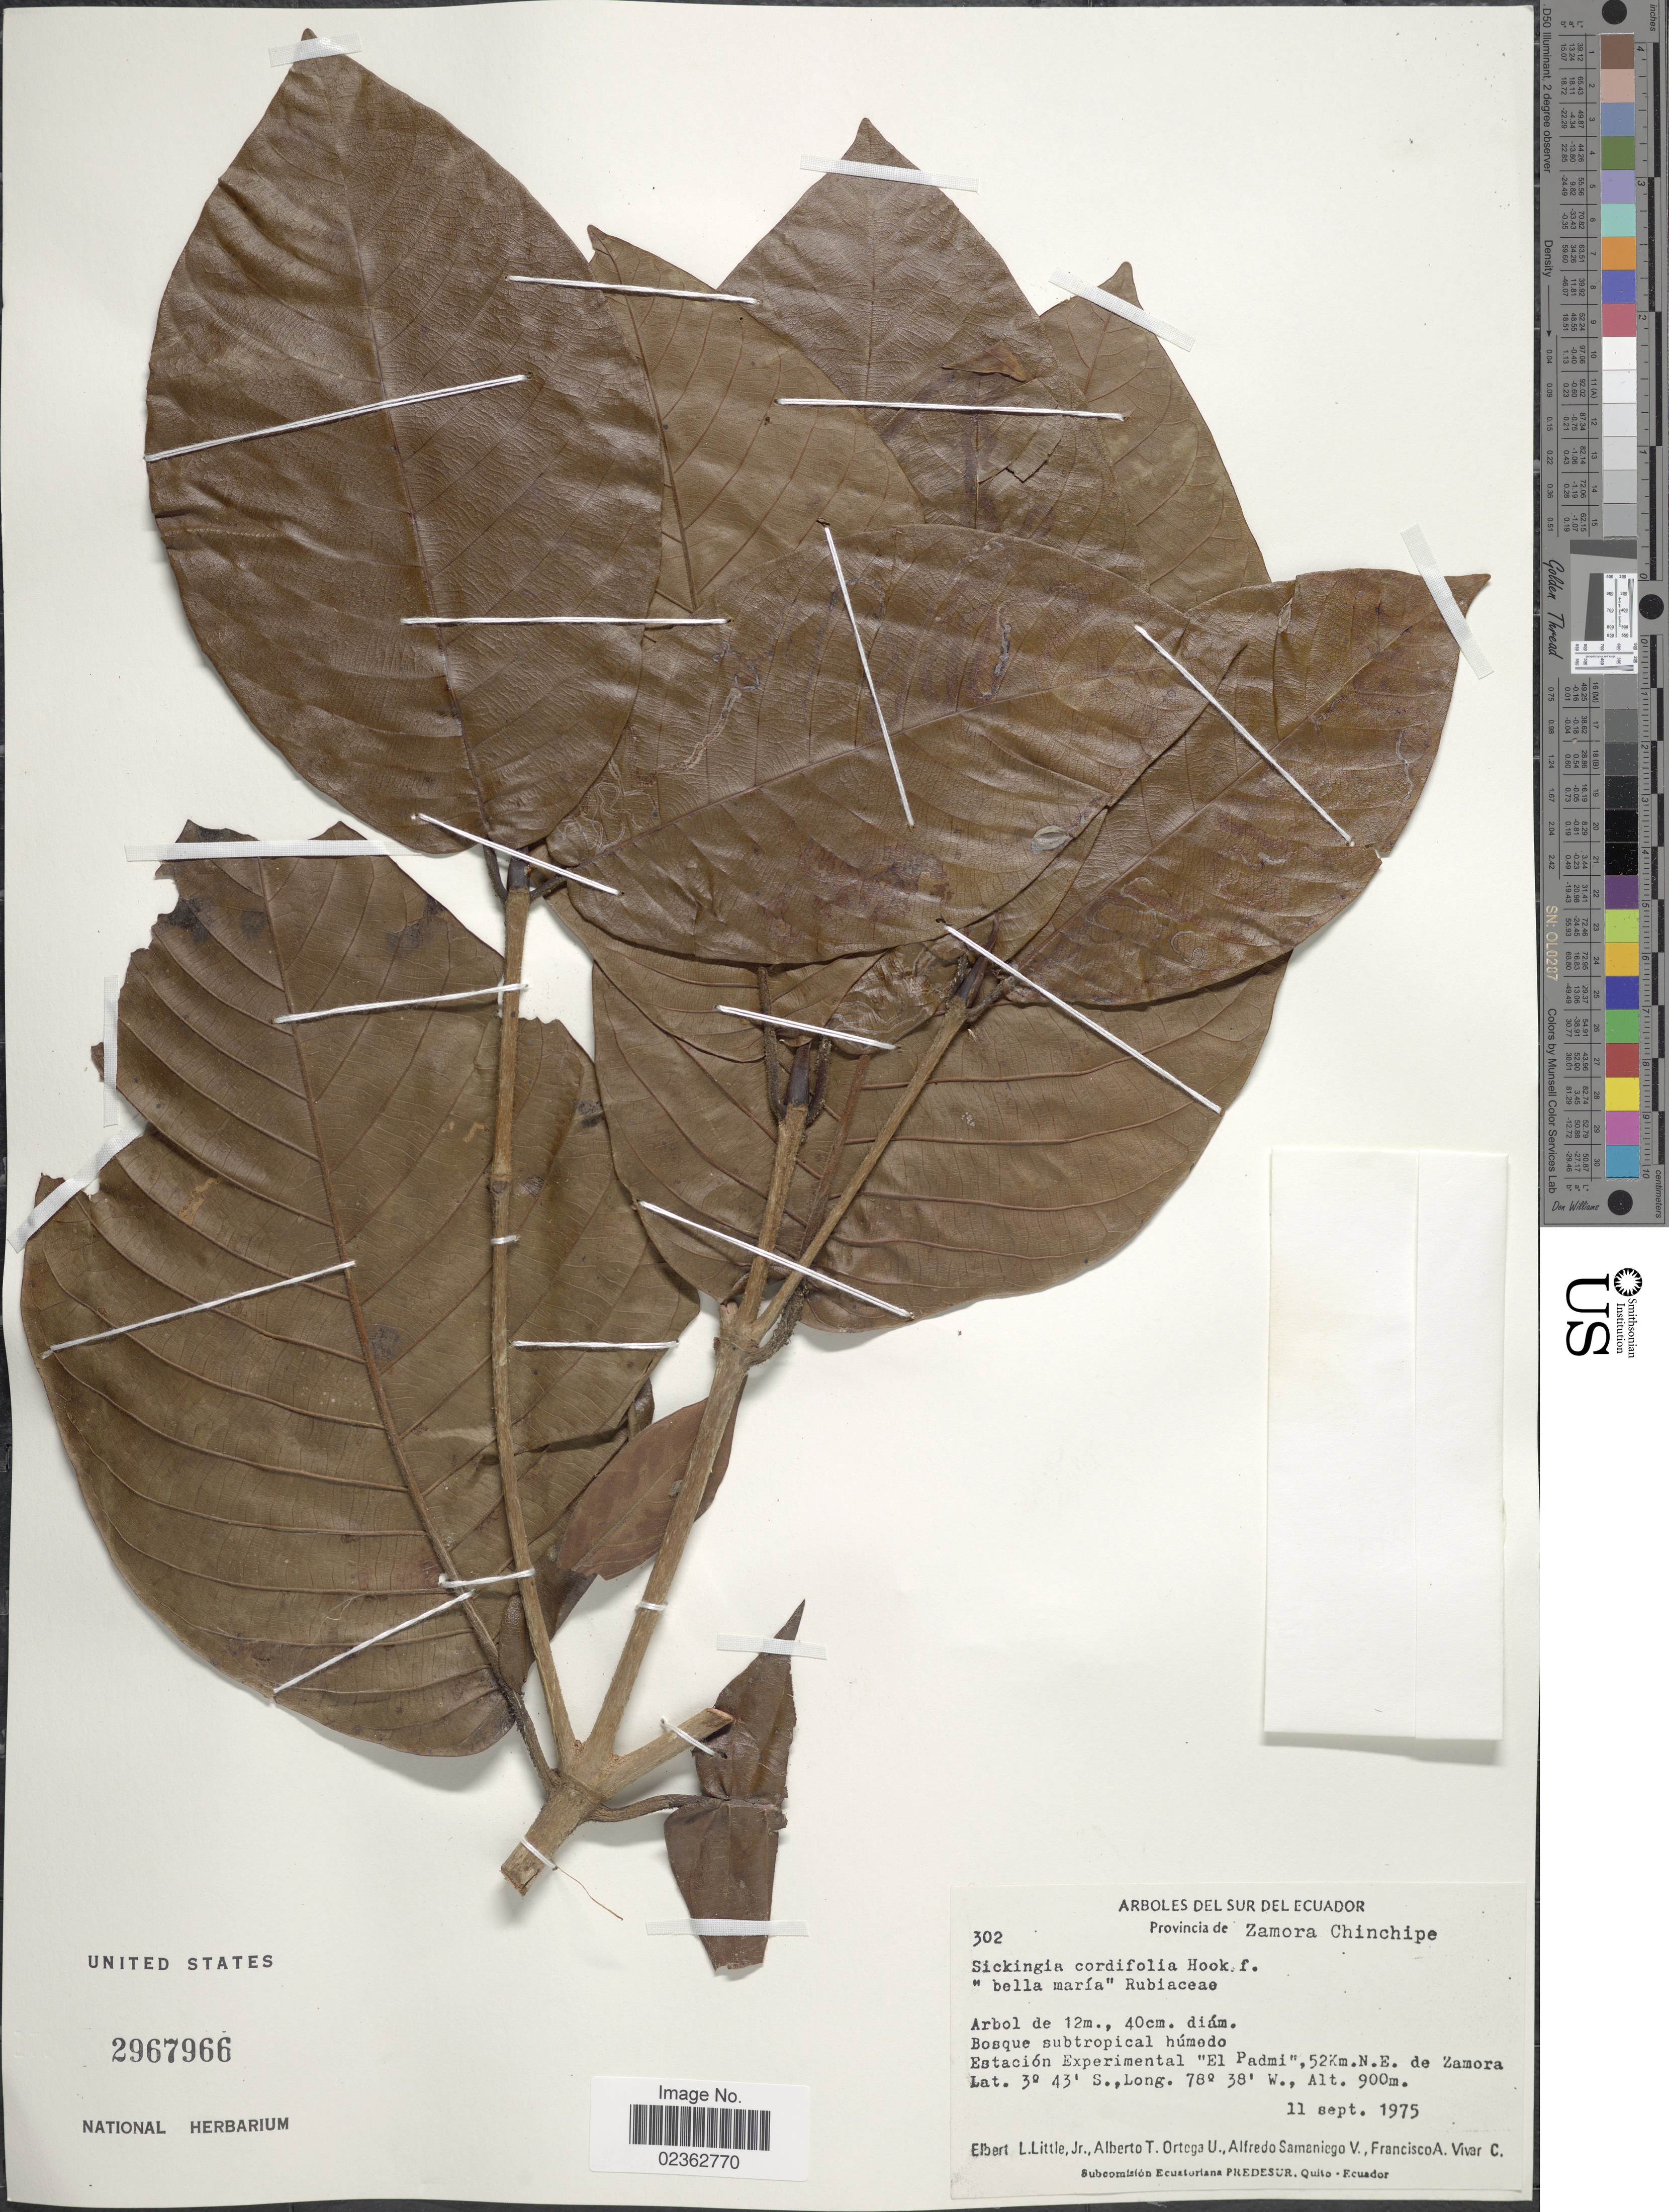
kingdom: Plantae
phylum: Tracheophyta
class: Magnoliopsida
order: Gentianales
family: Rubiaceae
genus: Simira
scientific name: Simira cordifolia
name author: (Hook. f.) Steyerm.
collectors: E. L. Little, A. T. Ortega U., A. V. Samaniego & F. A. Vivar C.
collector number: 302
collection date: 1975-09-11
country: Ecuador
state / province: Zamora-Chinchipe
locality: Bosque subtropical humedo, Estacion Experimental "El Padmi", 52 km. N.E. de zamora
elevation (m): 900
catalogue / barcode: US 2967966